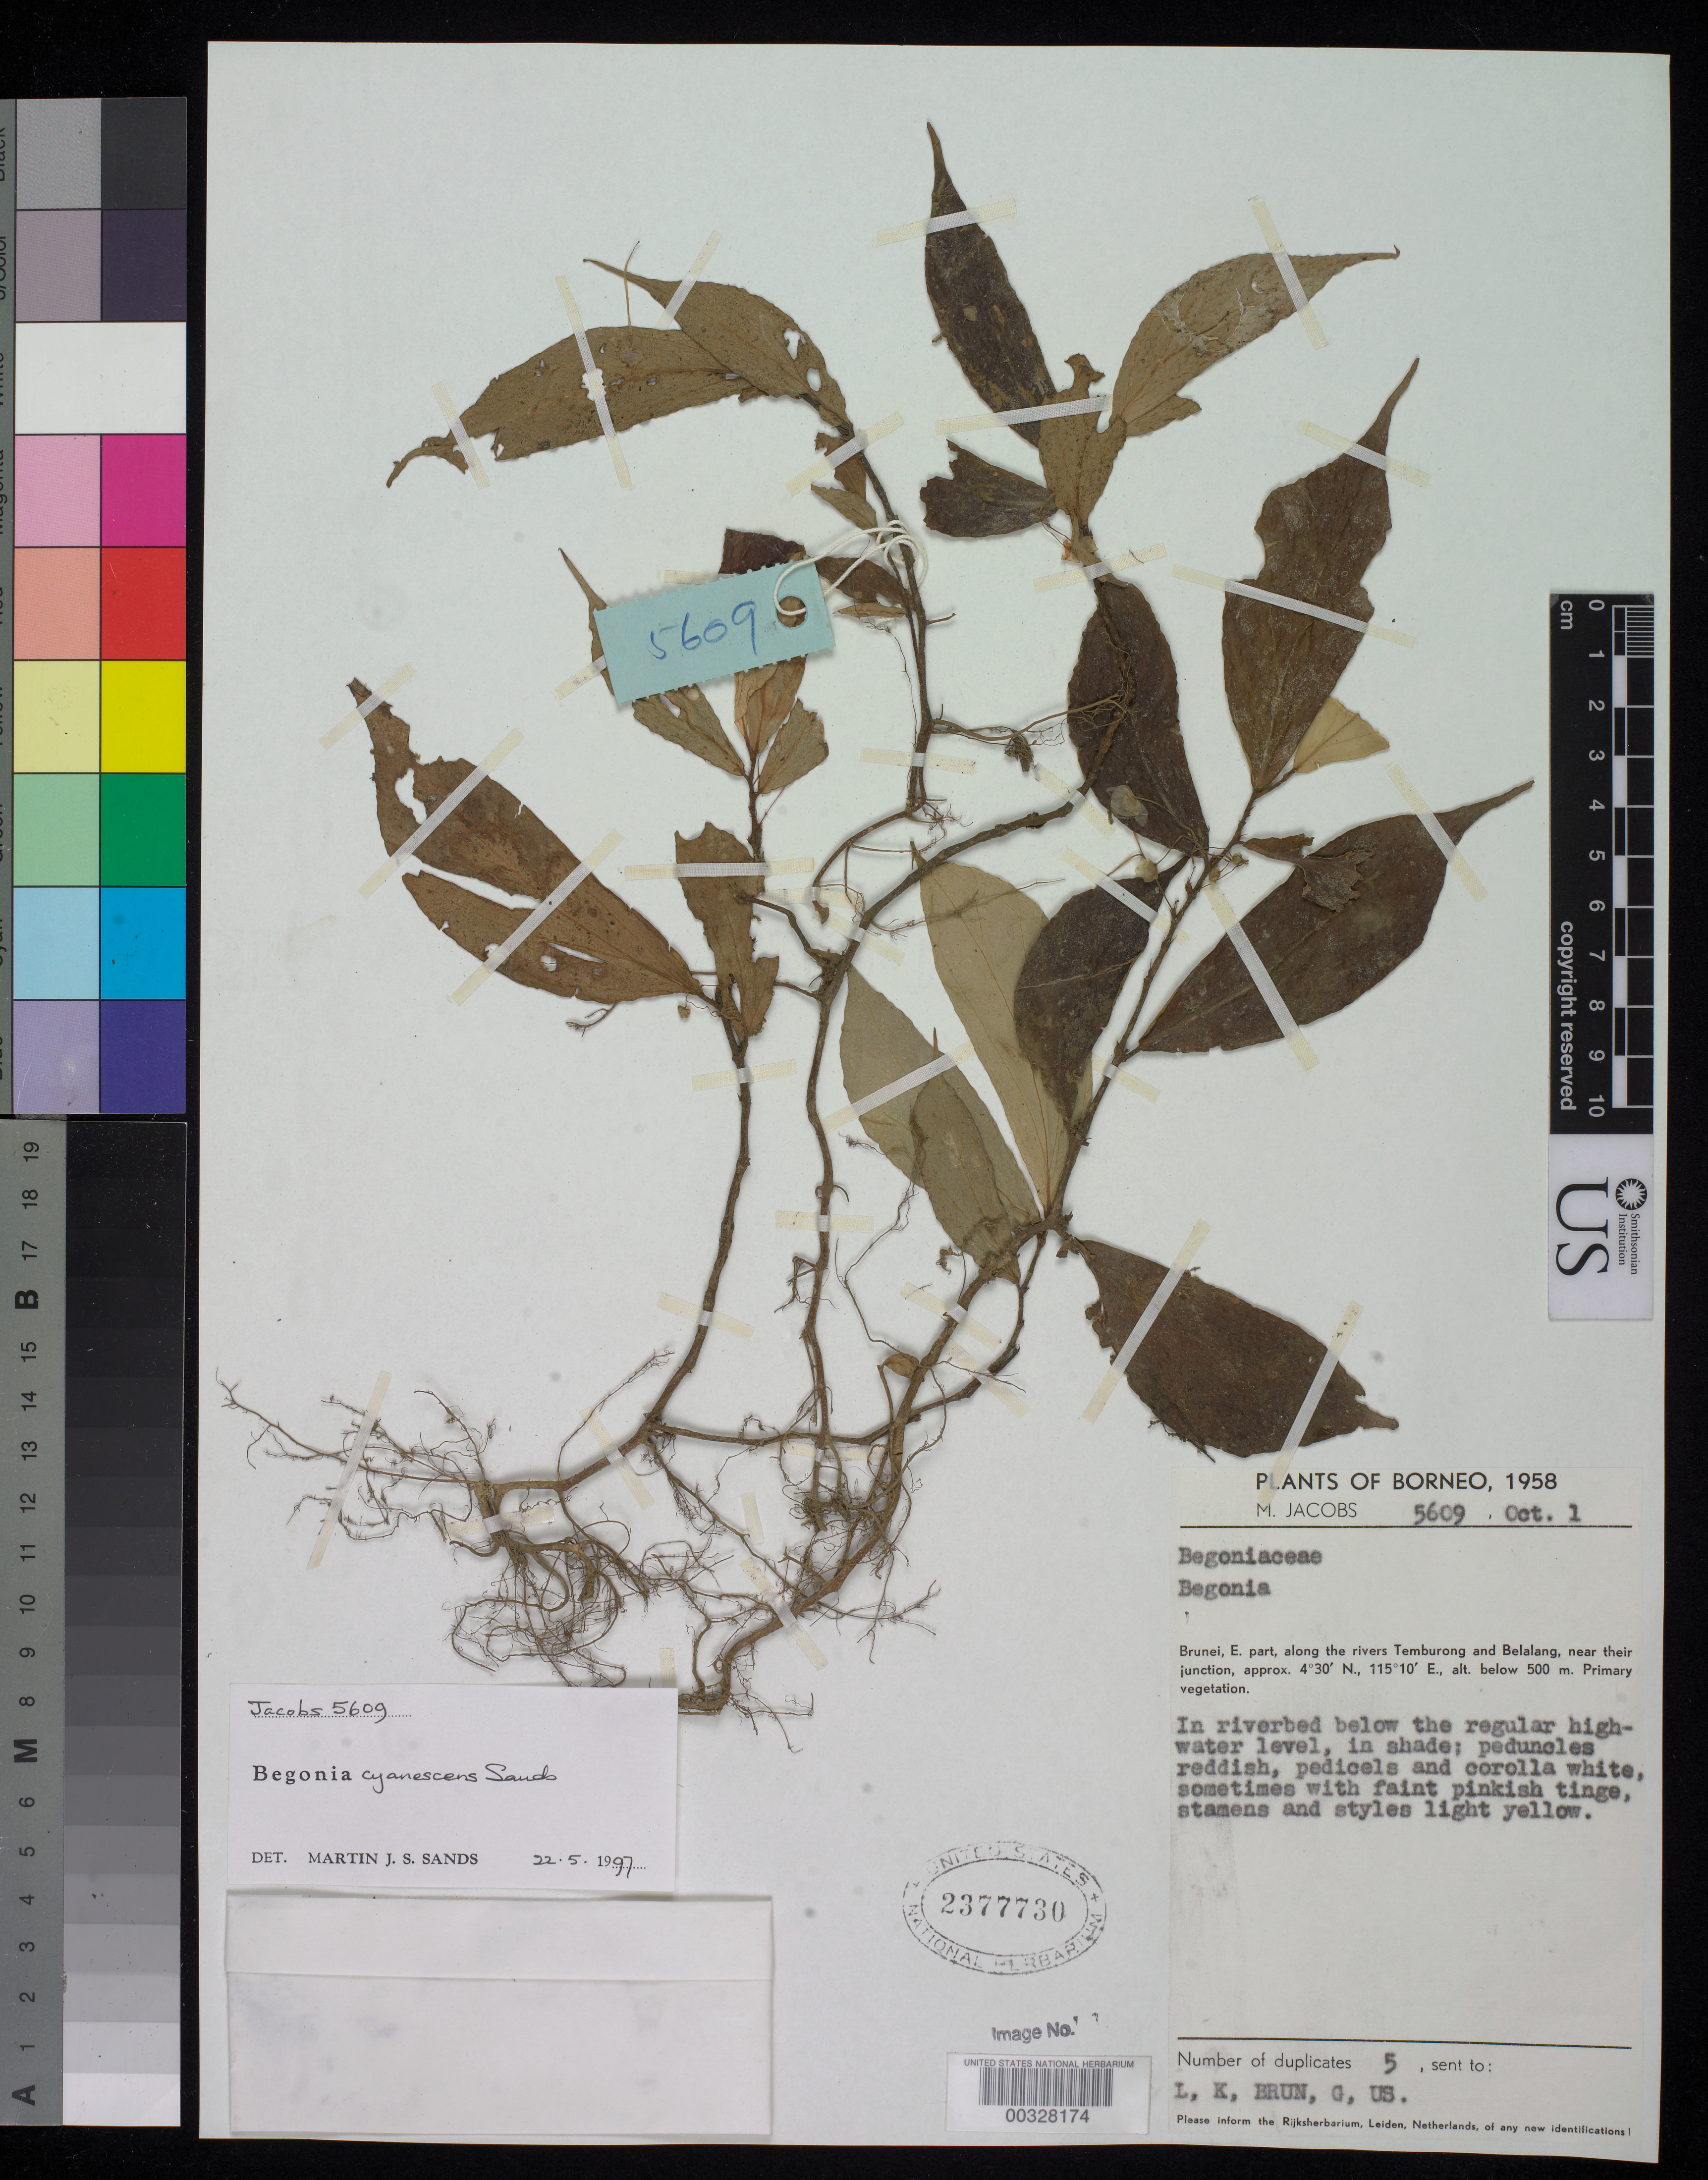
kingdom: Plantae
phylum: Tracheophyta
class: Magnoliopsida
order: Cucurbitales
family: Begoniaceae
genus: Begonia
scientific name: Begonia cyanescens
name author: Sands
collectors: M. R. Jacobs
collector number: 5609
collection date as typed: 01 Oct 1958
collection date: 1958-10-01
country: Brunei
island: Borneo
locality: E. part, along the rivers Temburong & Belalang, near their junction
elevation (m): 500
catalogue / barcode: US 2377730